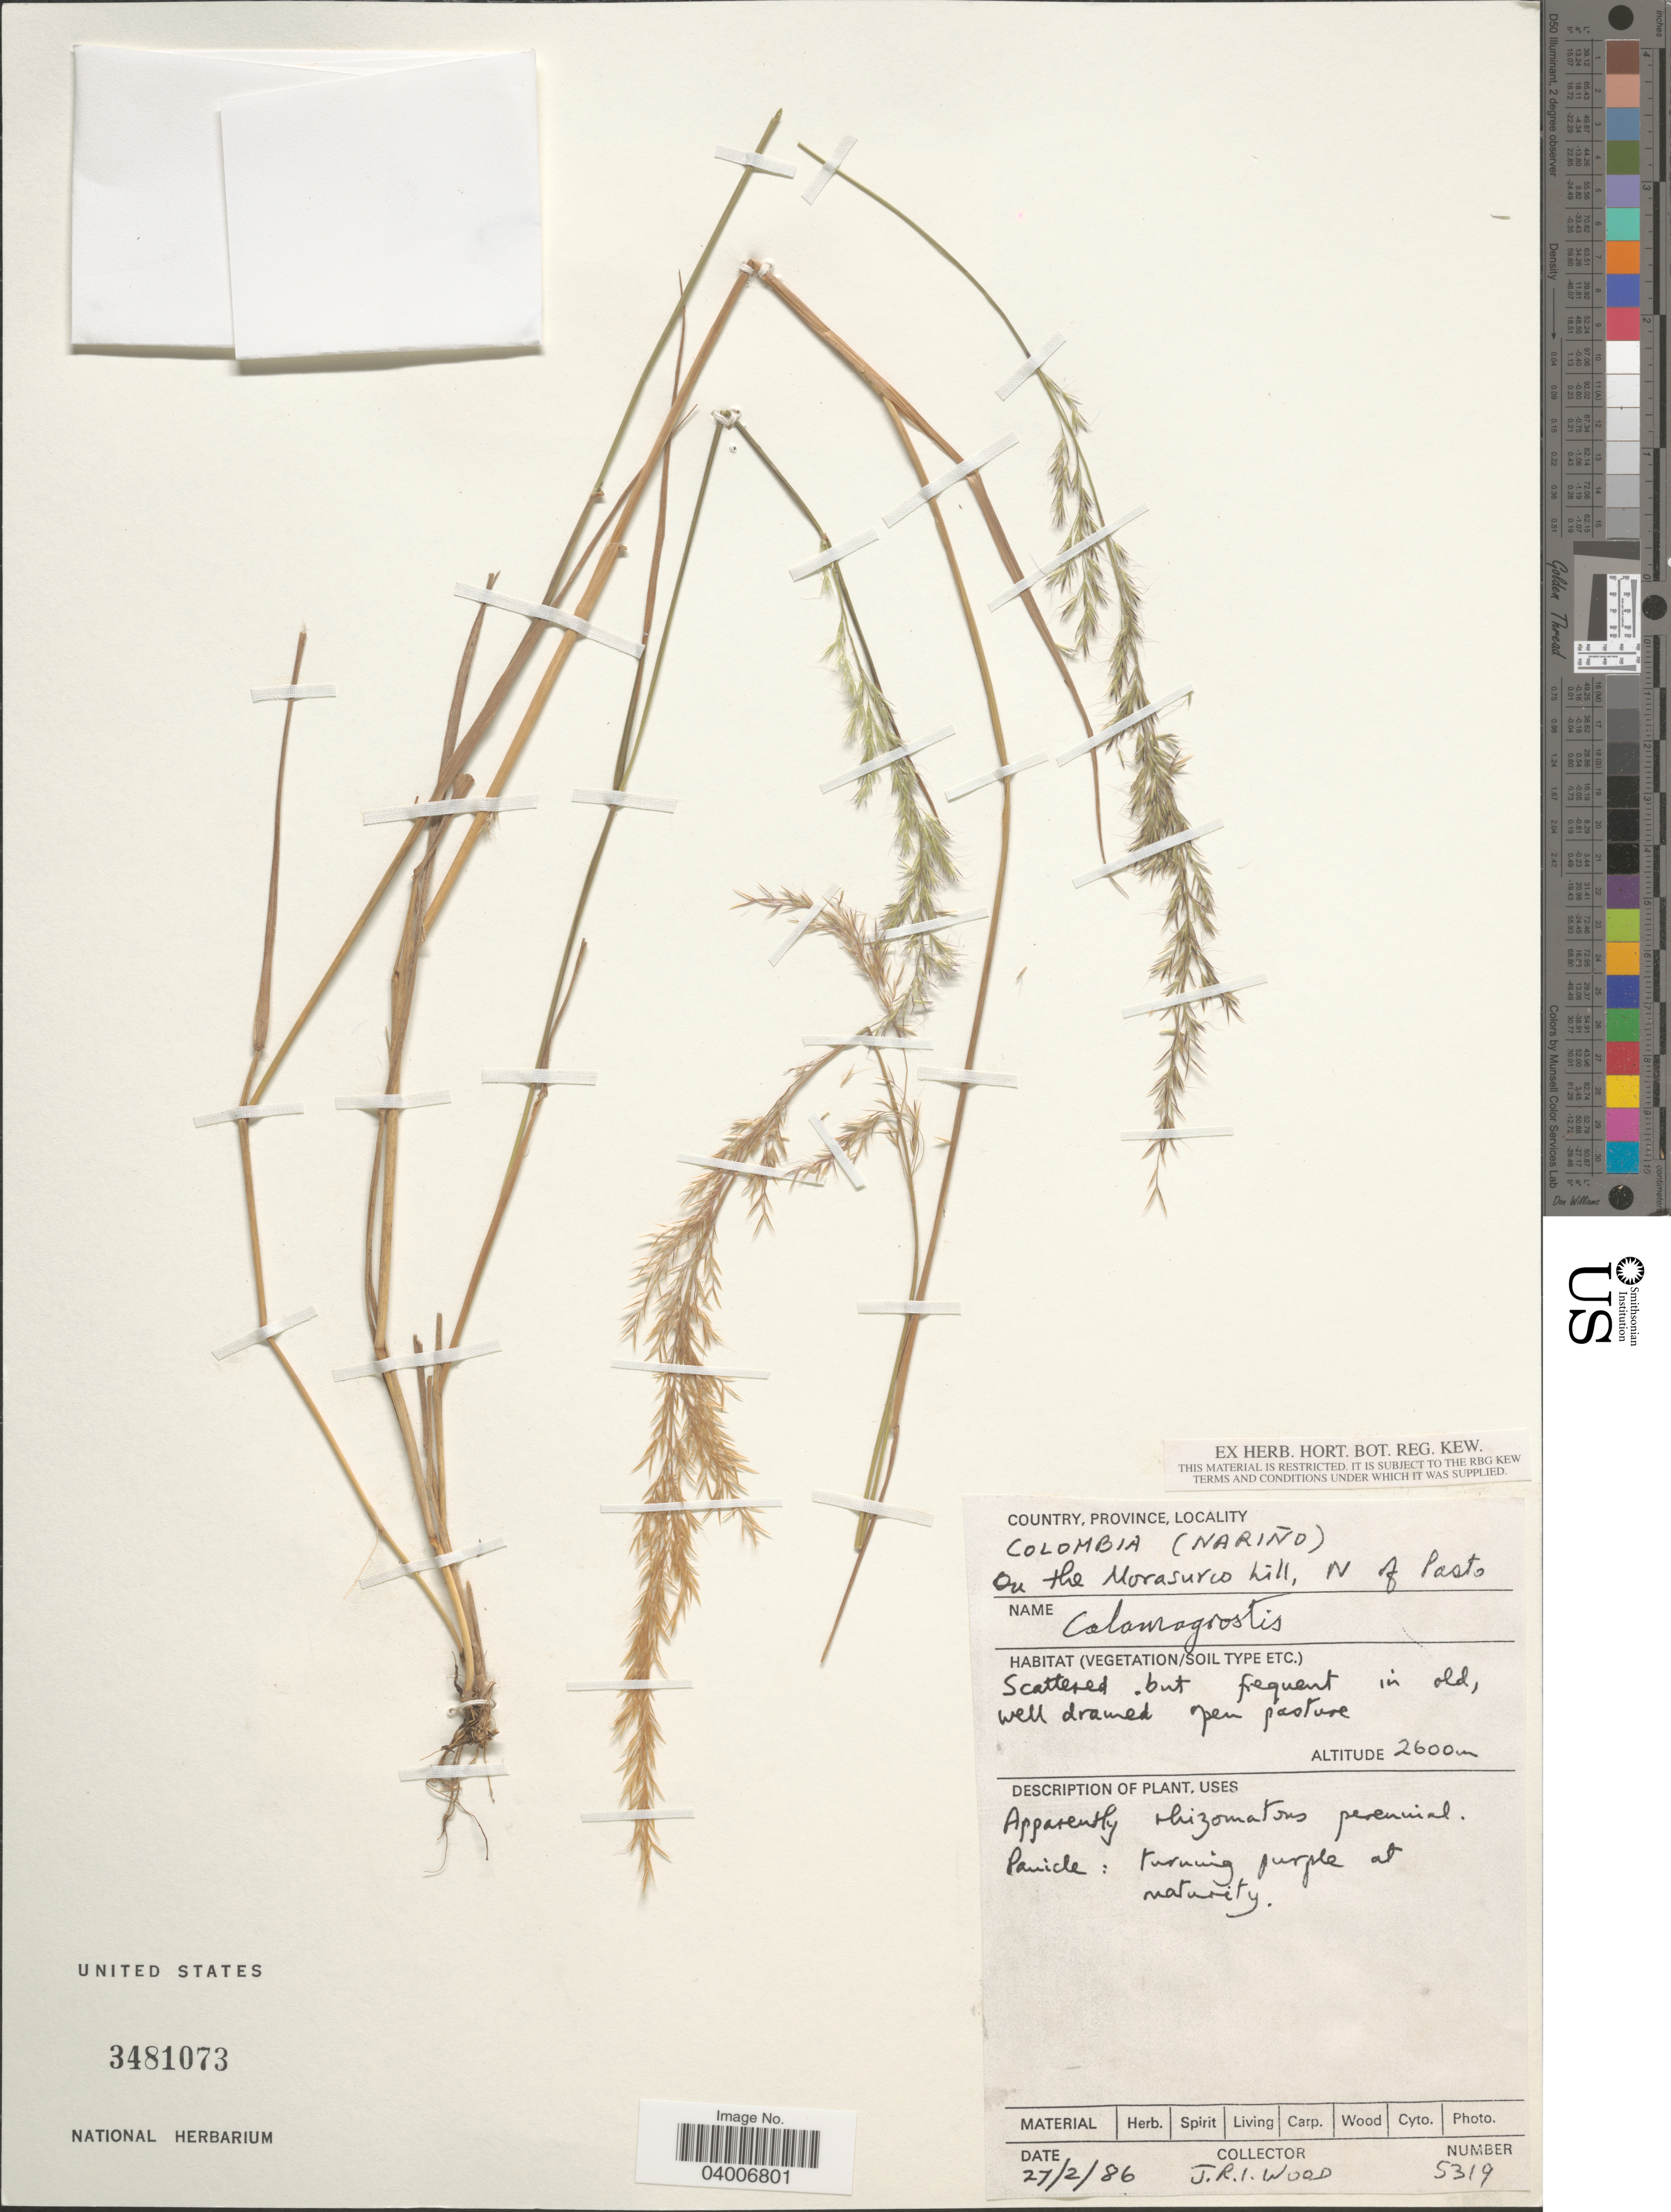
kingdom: Plantae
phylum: Tracheophyta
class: Liliopsida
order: Poales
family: Poaceae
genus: Cinnagrostis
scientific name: Cinnagrostis sp.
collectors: J. R. I. Wood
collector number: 5319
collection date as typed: Transcribed d/m/y: 27/2/86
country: Colombia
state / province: Nariño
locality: On the Morasurco hill, N of Pasto.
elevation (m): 2600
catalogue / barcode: US 3481073